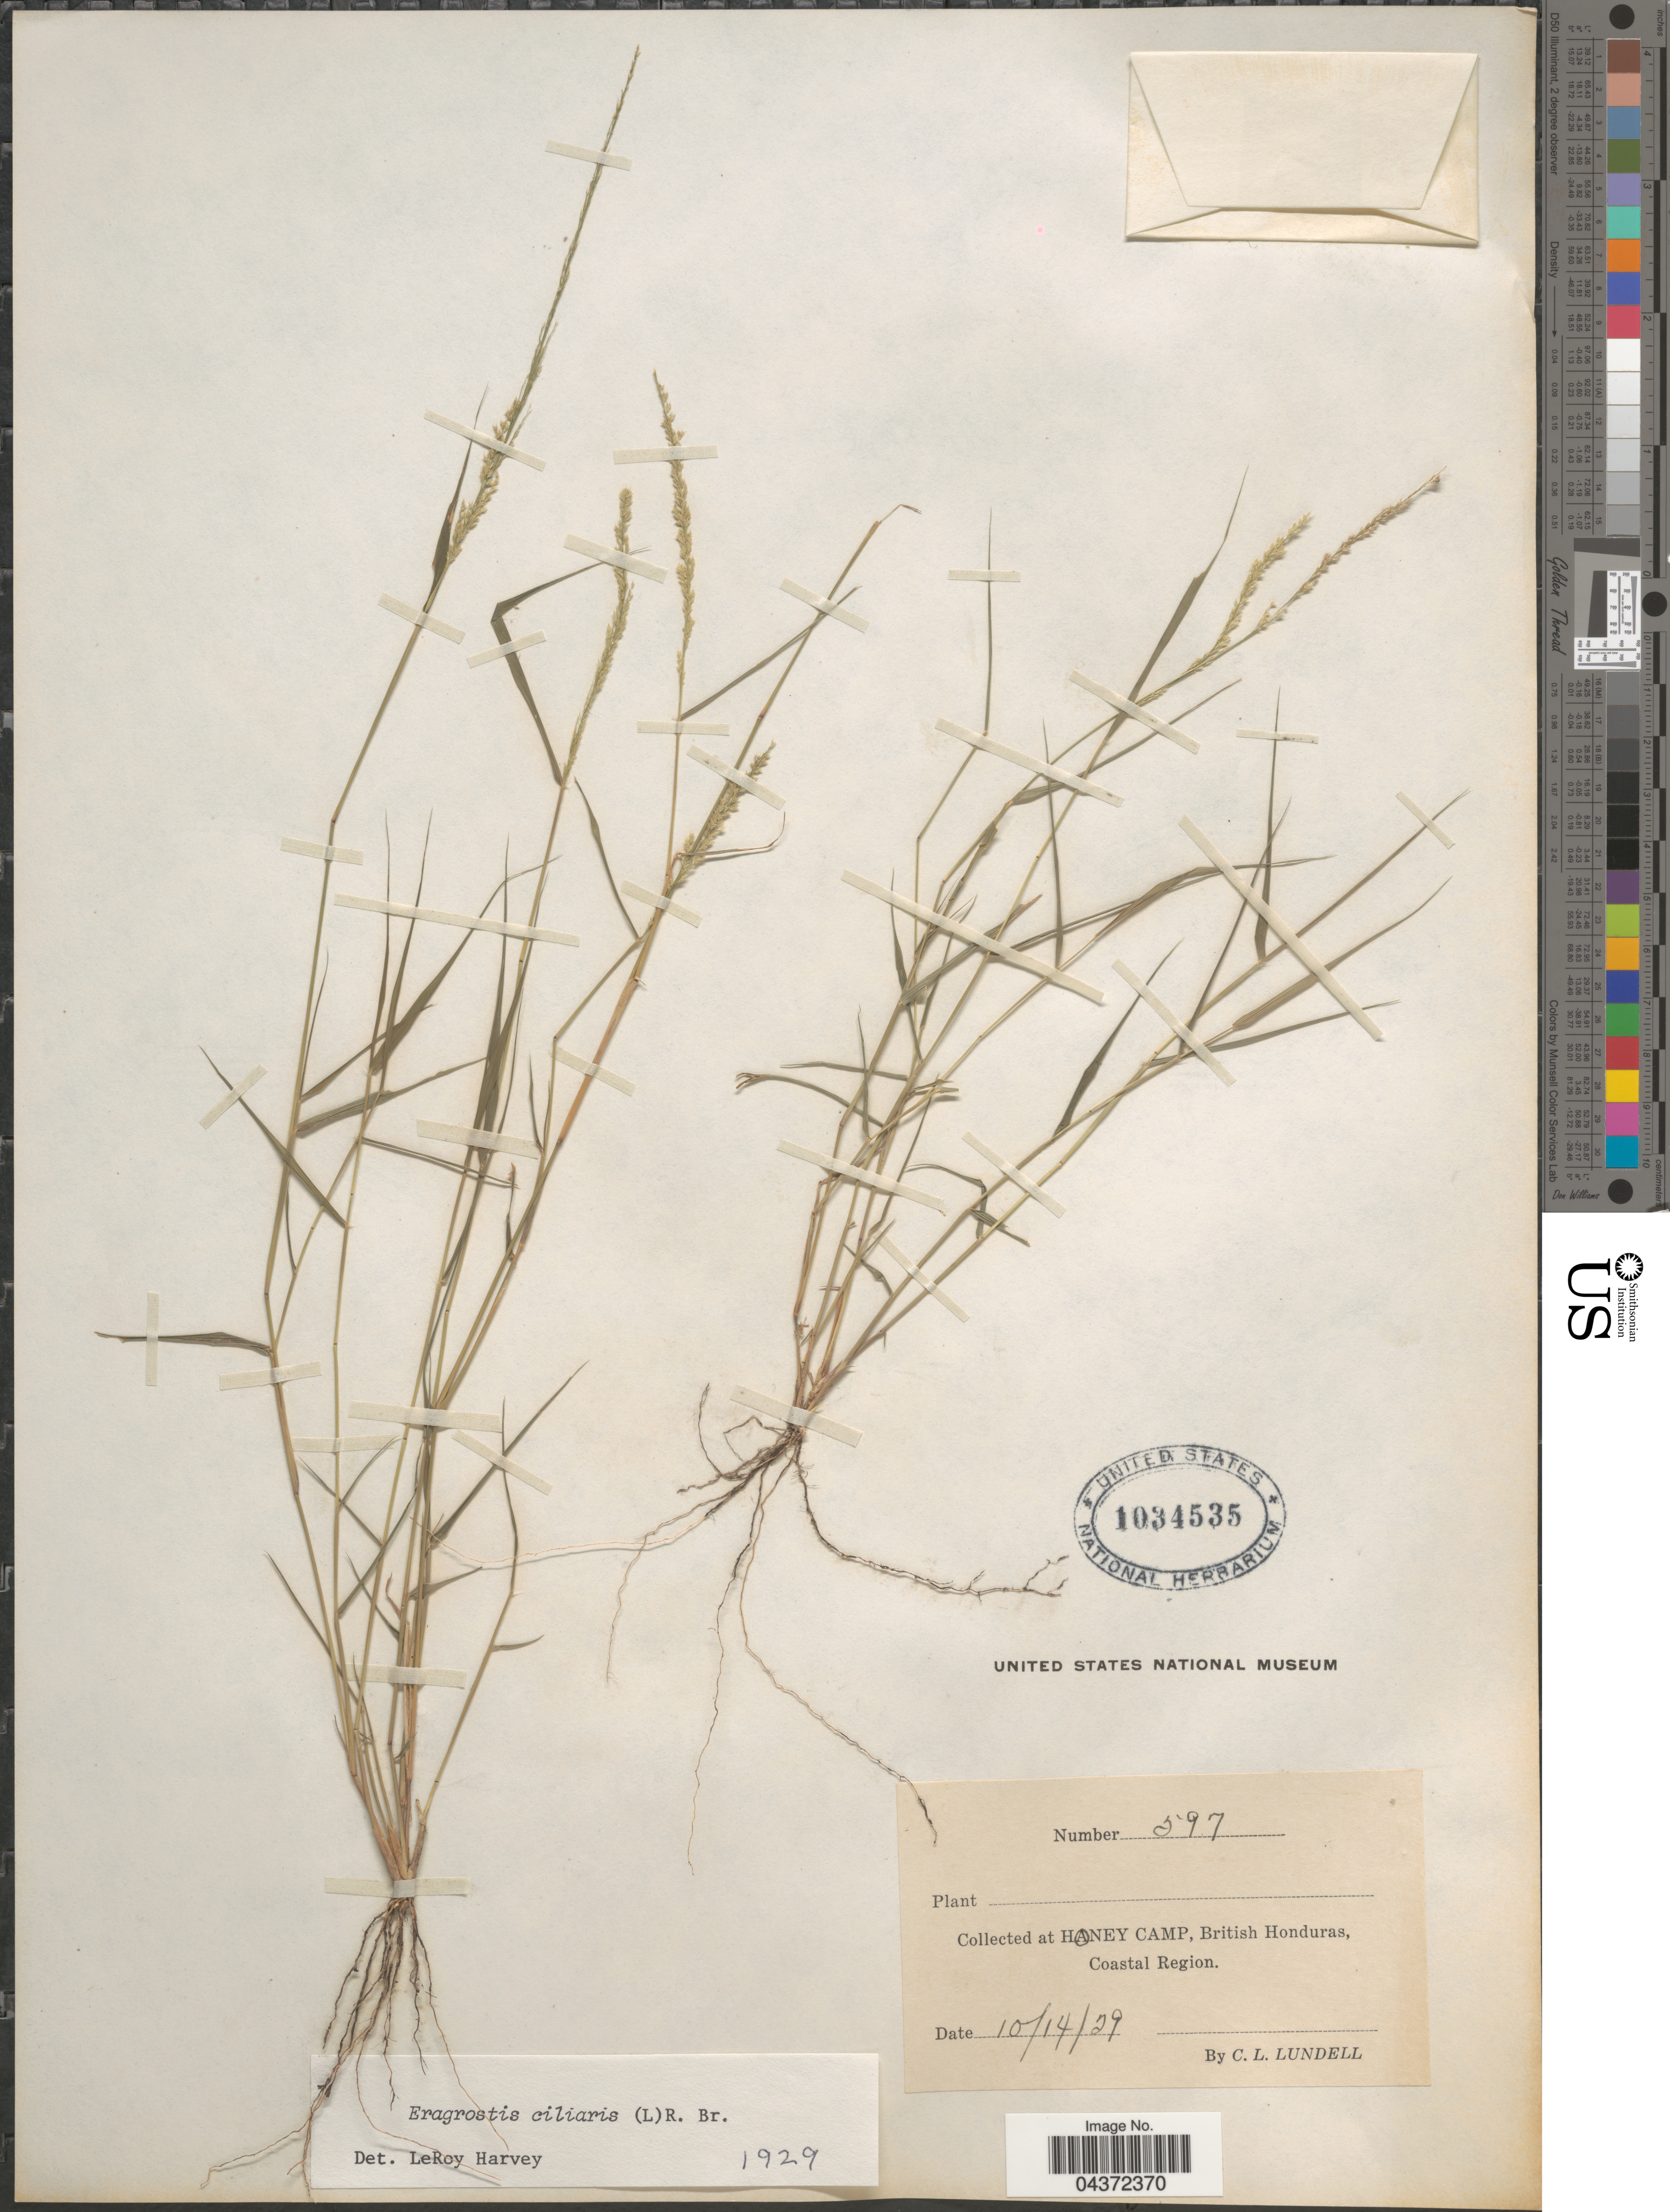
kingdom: Plantae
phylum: Tracheophyta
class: Liliopsida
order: Poales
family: Poaceae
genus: Eragrostis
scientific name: Eragrostis ciliaris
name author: (L.) R. Br.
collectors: C. L. Lundell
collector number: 597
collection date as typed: Transcribed d/m/y: 14/10/29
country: Belize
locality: Honey Camp, British Honduras, Coastal Region.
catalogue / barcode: US 1034535